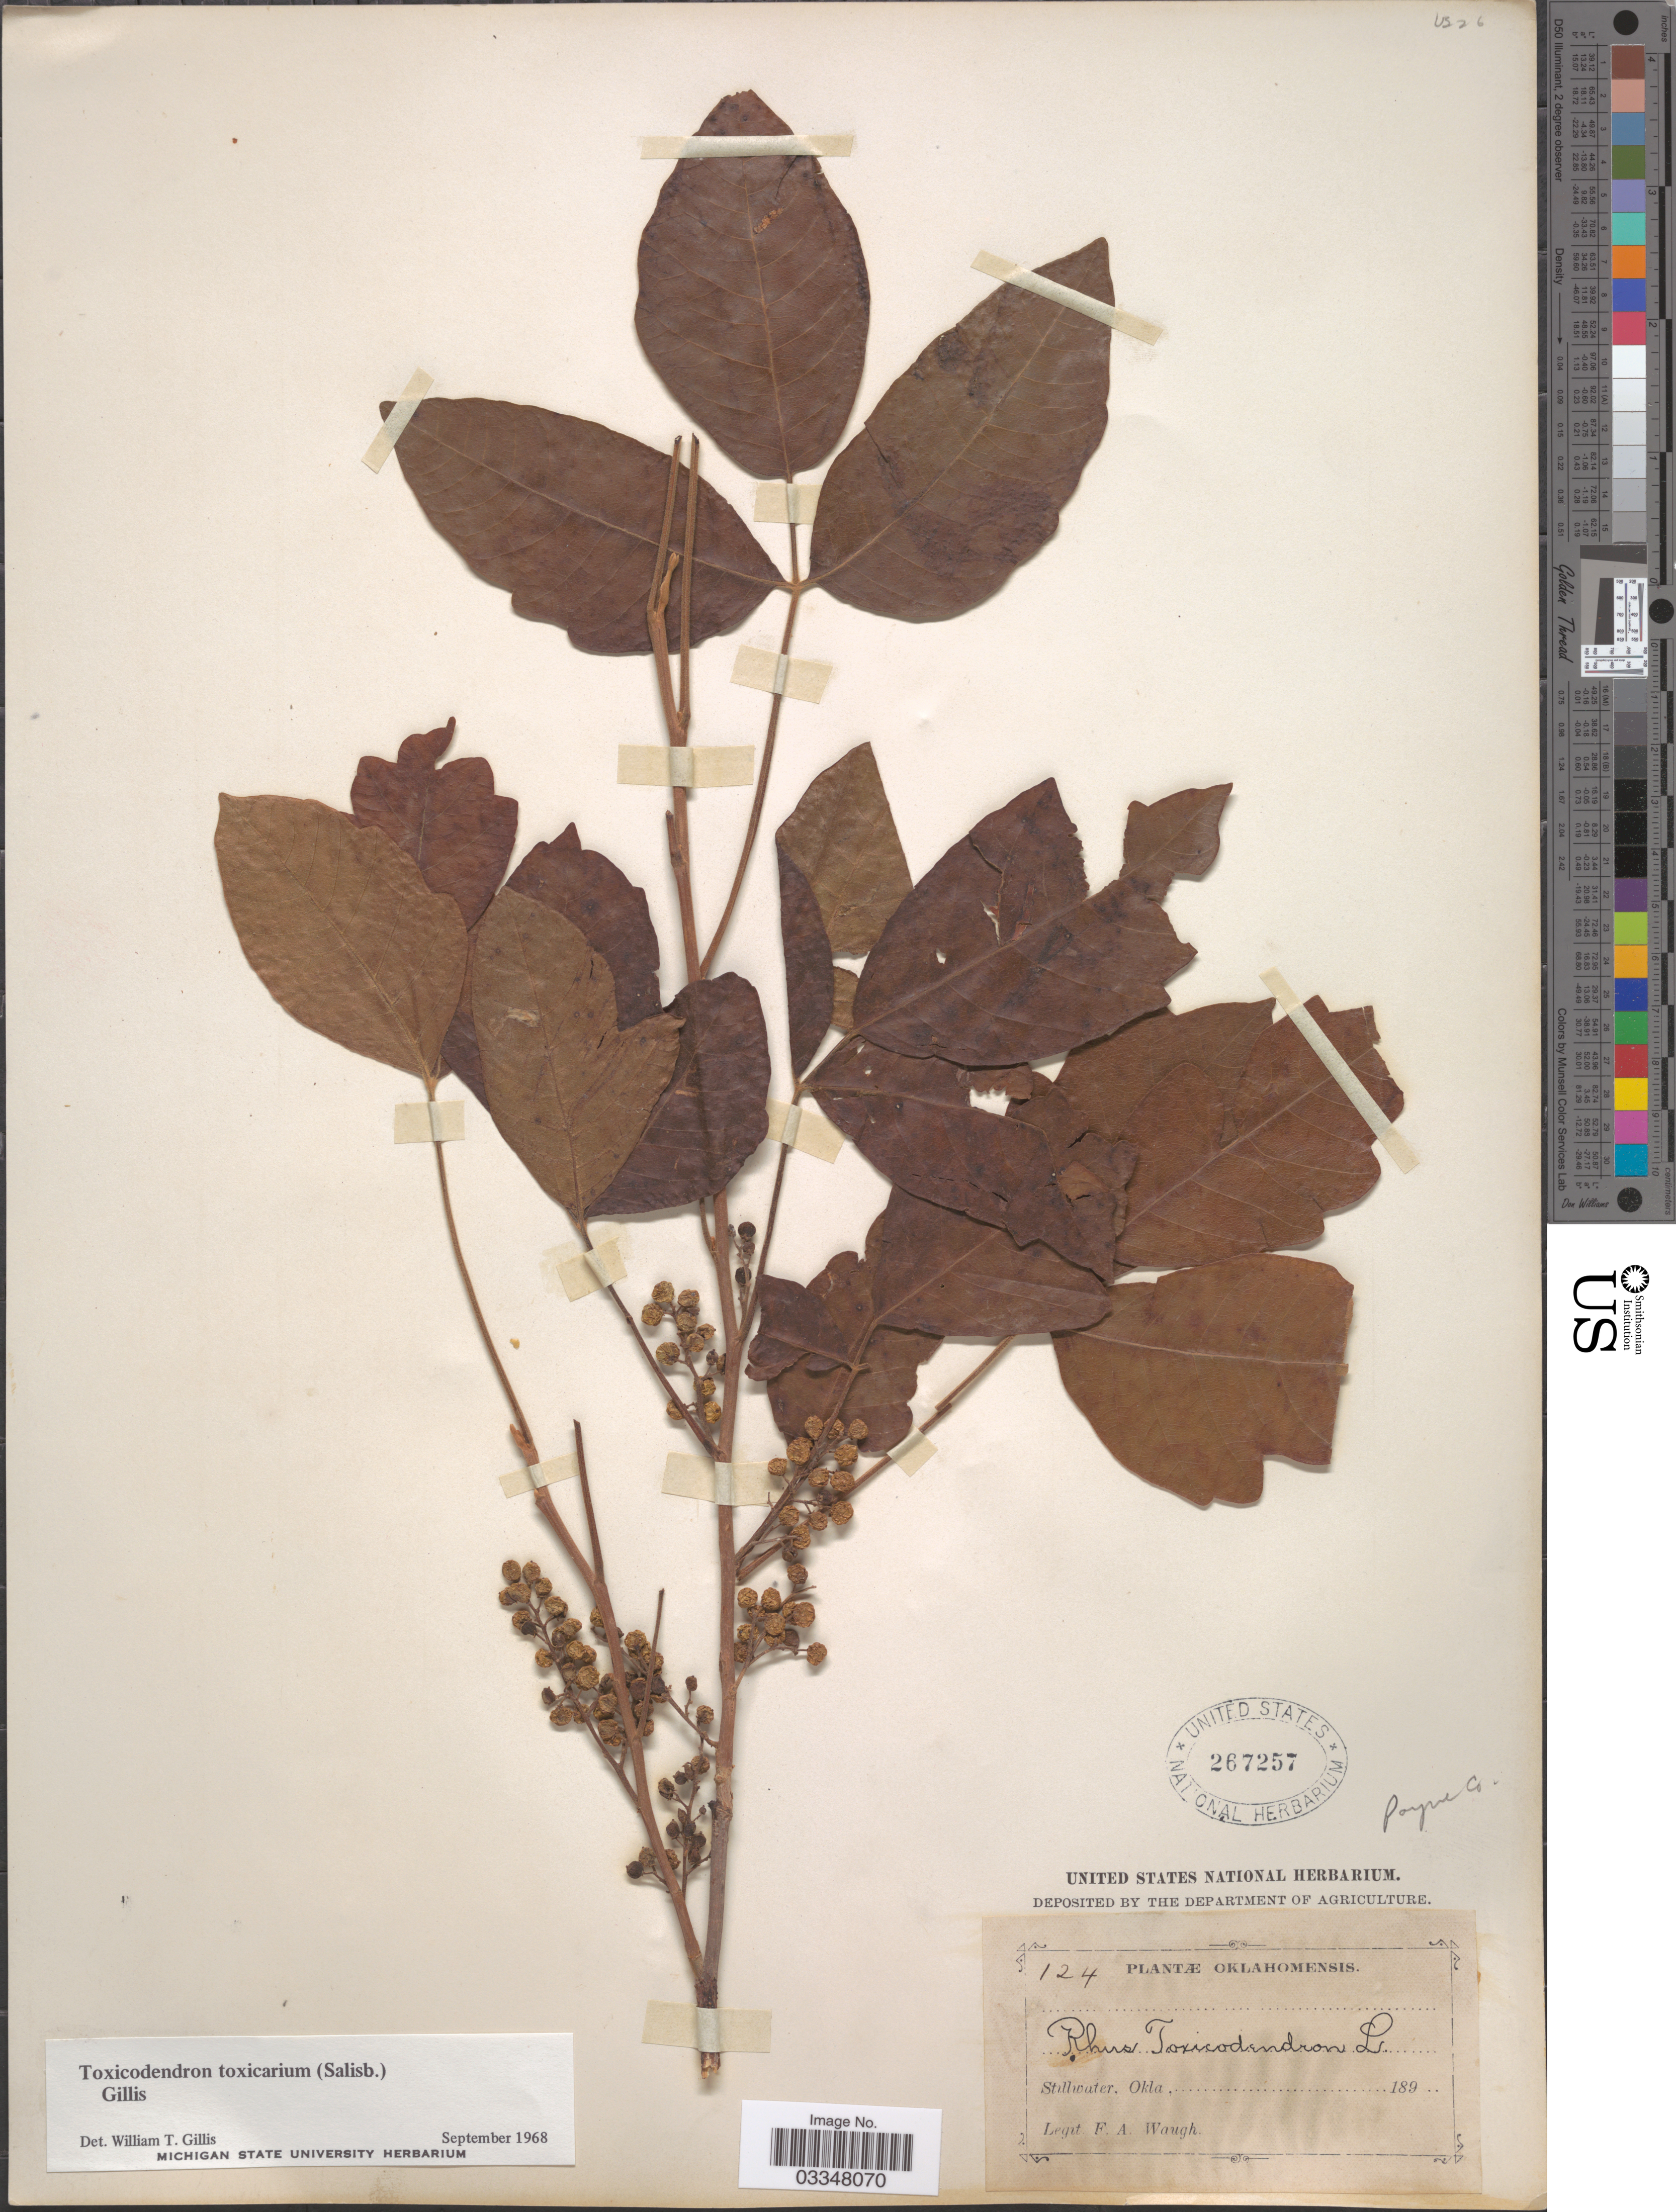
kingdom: Plantae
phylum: Tracheophyta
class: Magnoliopsida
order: Sapindales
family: Anacardiaceae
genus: Toxicodendron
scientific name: Toxicodendron toxicarium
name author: Gillis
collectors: F. Waugh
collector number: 124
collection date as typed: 189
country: United States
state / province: Oklahoma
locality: Stillwater. Payne Co.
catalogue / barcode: US 267257